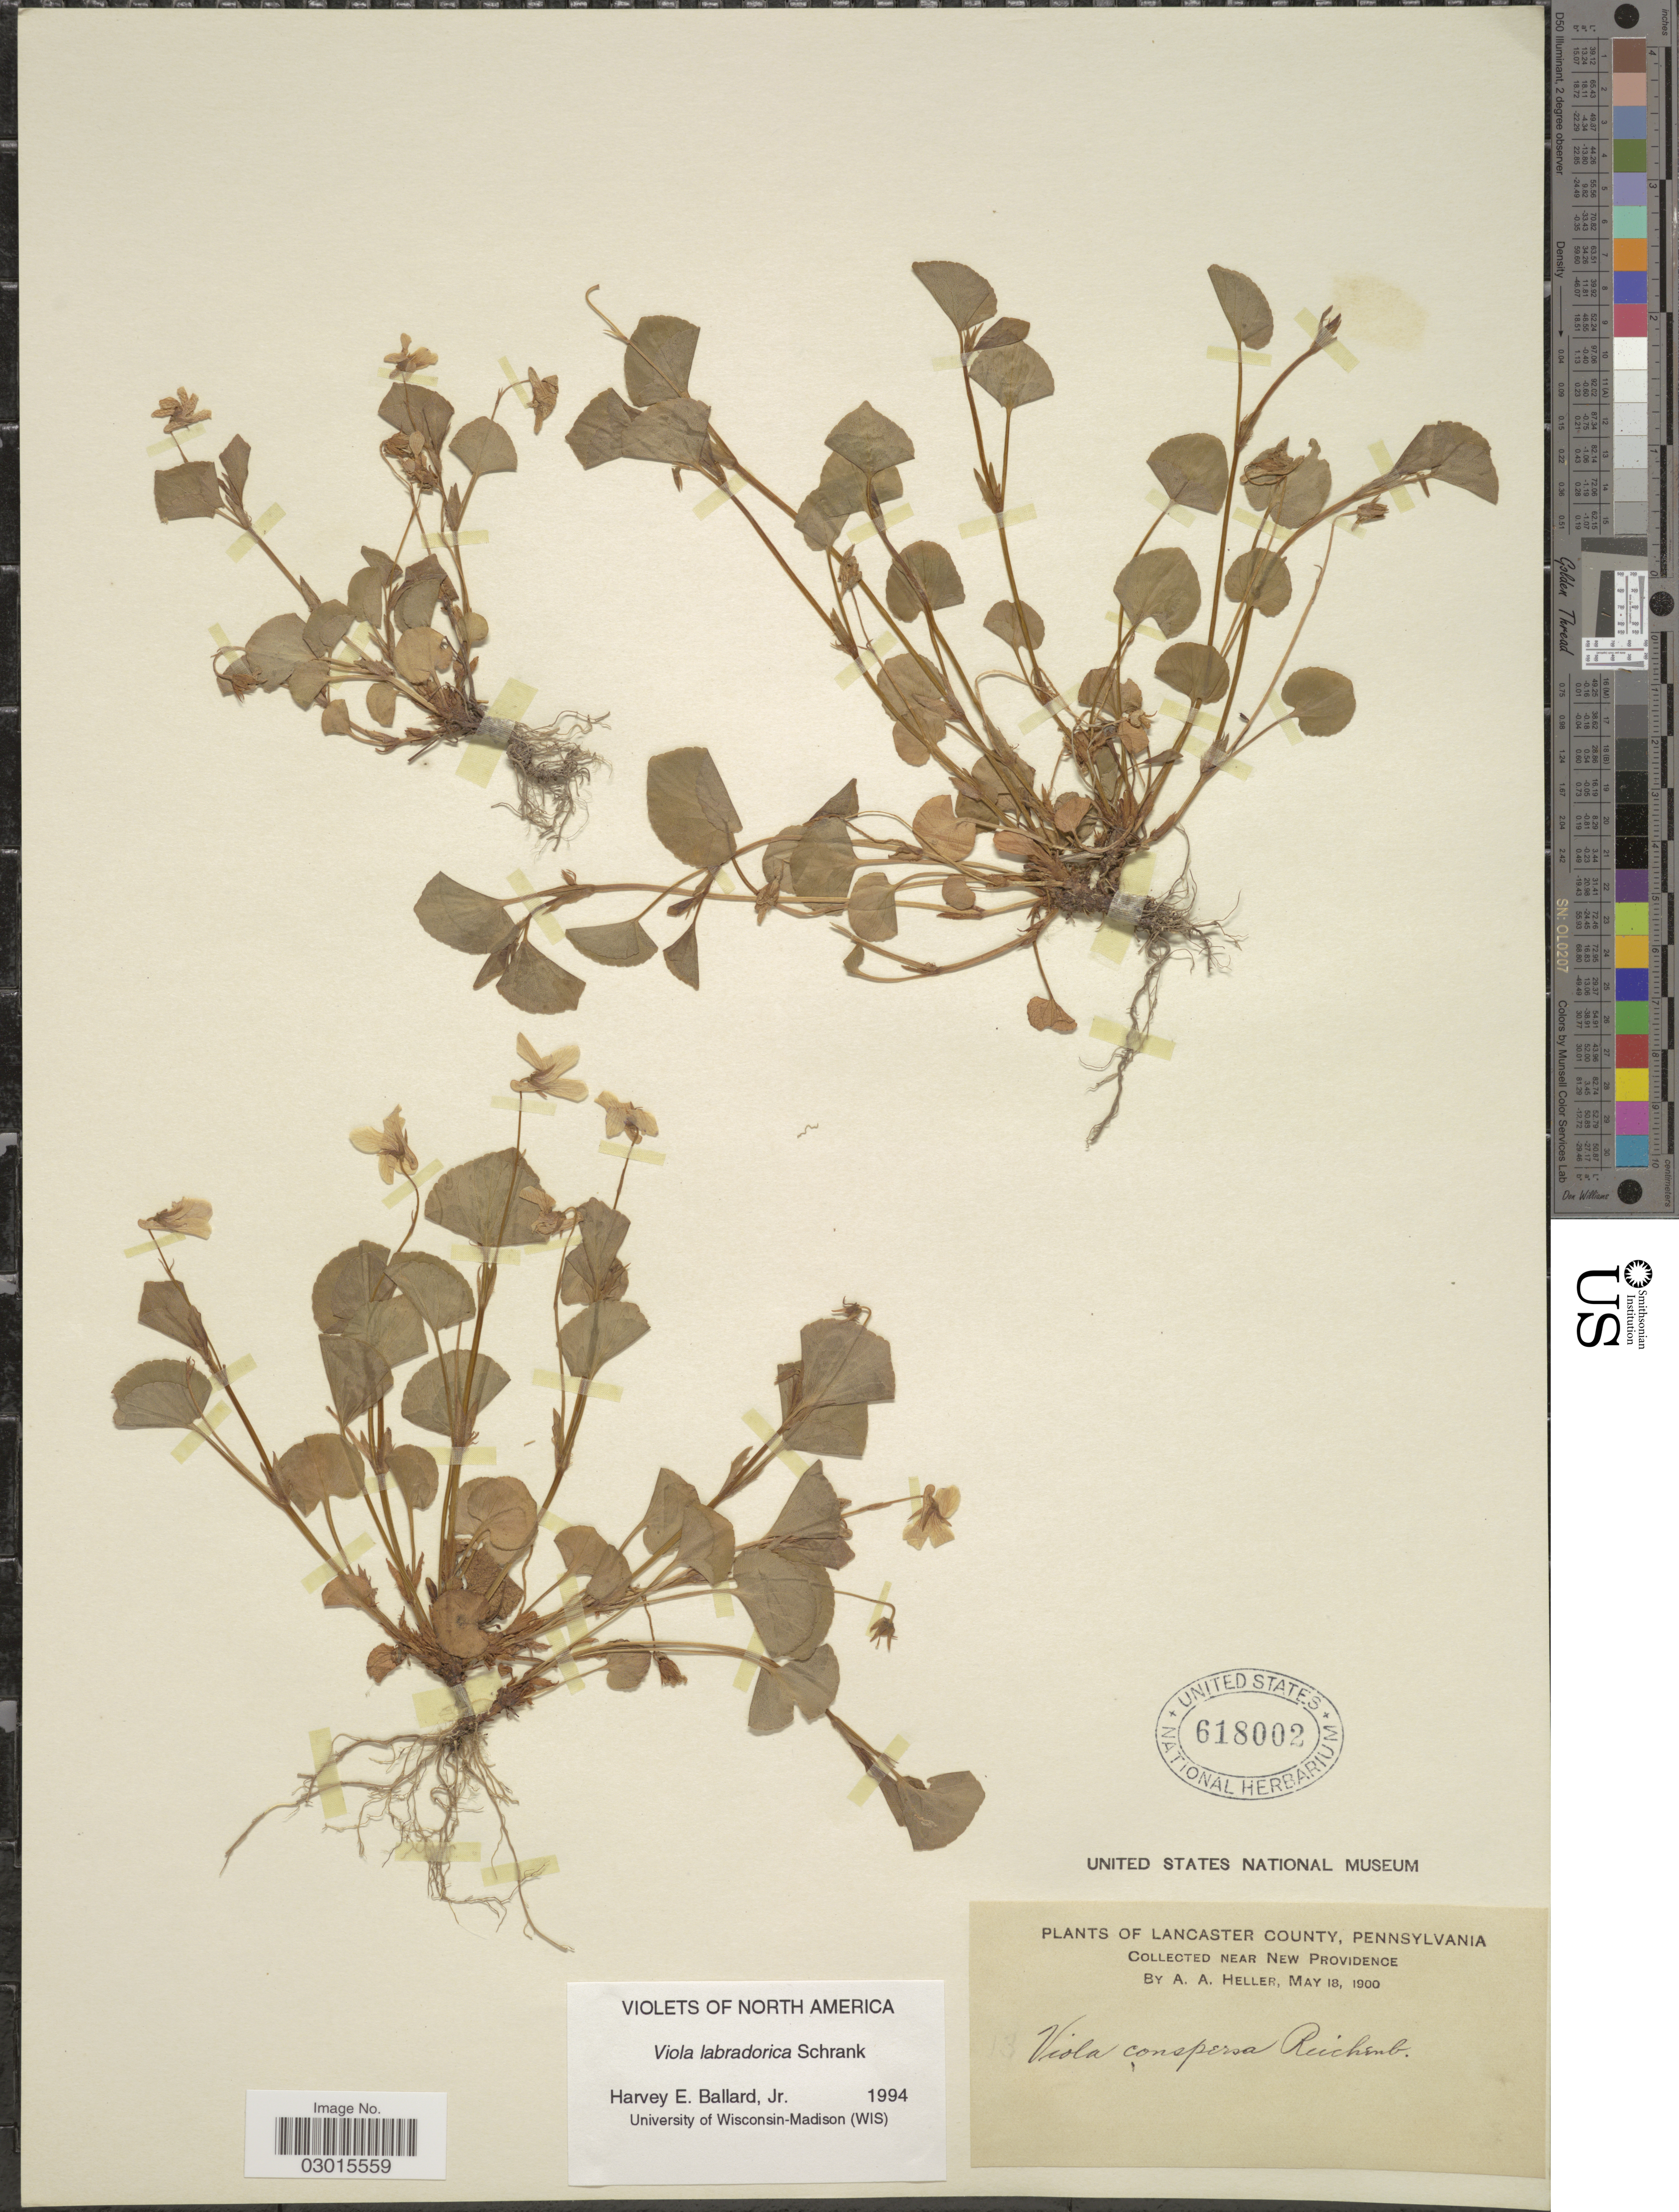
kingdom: Plantae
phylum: Tracheophyta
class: Magnoliopsida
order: Malpighiales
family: Violaceae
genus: Viola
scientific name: Viola labradorica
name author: Schrank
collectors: A. A. Heller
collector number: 13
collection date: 1900-05-18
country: United States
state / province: Pennsylvania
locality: Lancaster County. Near New Providence.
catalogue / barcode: US 618002